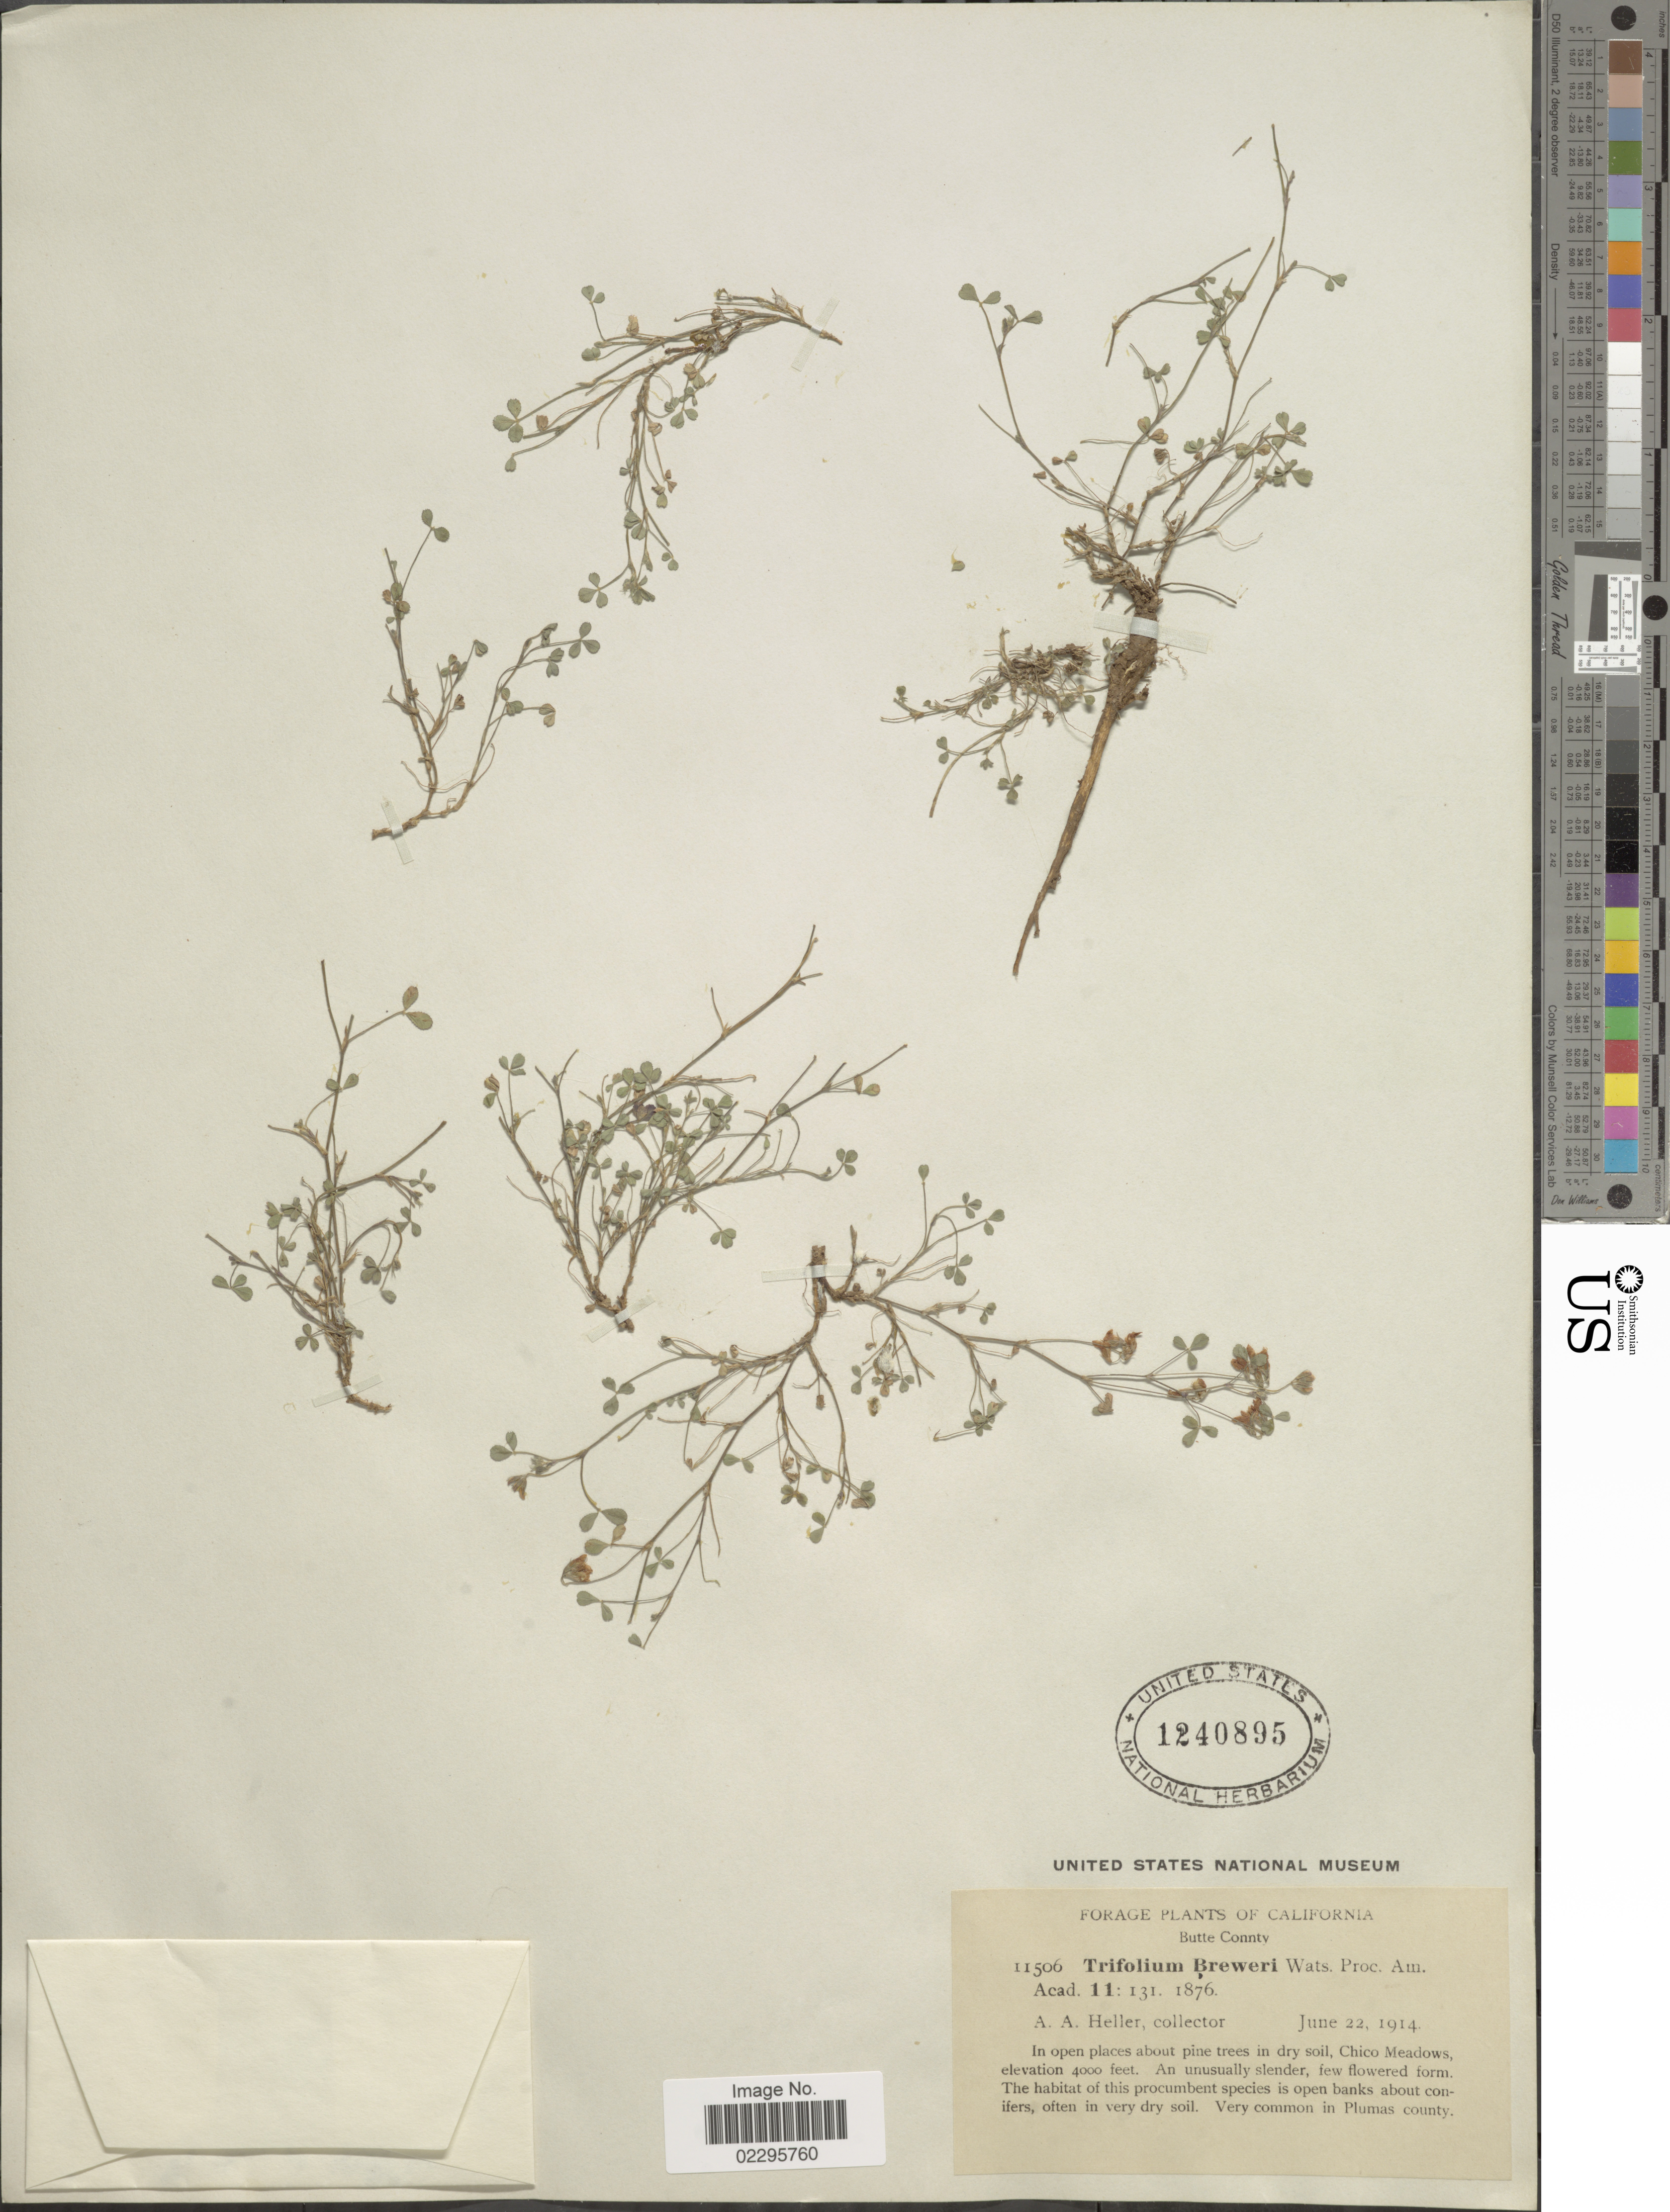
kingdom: Plantae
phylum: Tracheophyta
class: Magnoliopsida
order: Fabales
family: Fabaceae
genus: Trifolium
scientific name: Trifolium breweri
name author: S. Watson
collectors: A. A. Heller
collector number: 11506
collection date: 1914-06-22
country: United States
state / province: California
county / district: Plumas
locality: Chico Meadows, very common in Plumas County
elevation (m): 1219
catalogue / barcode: US 1240895